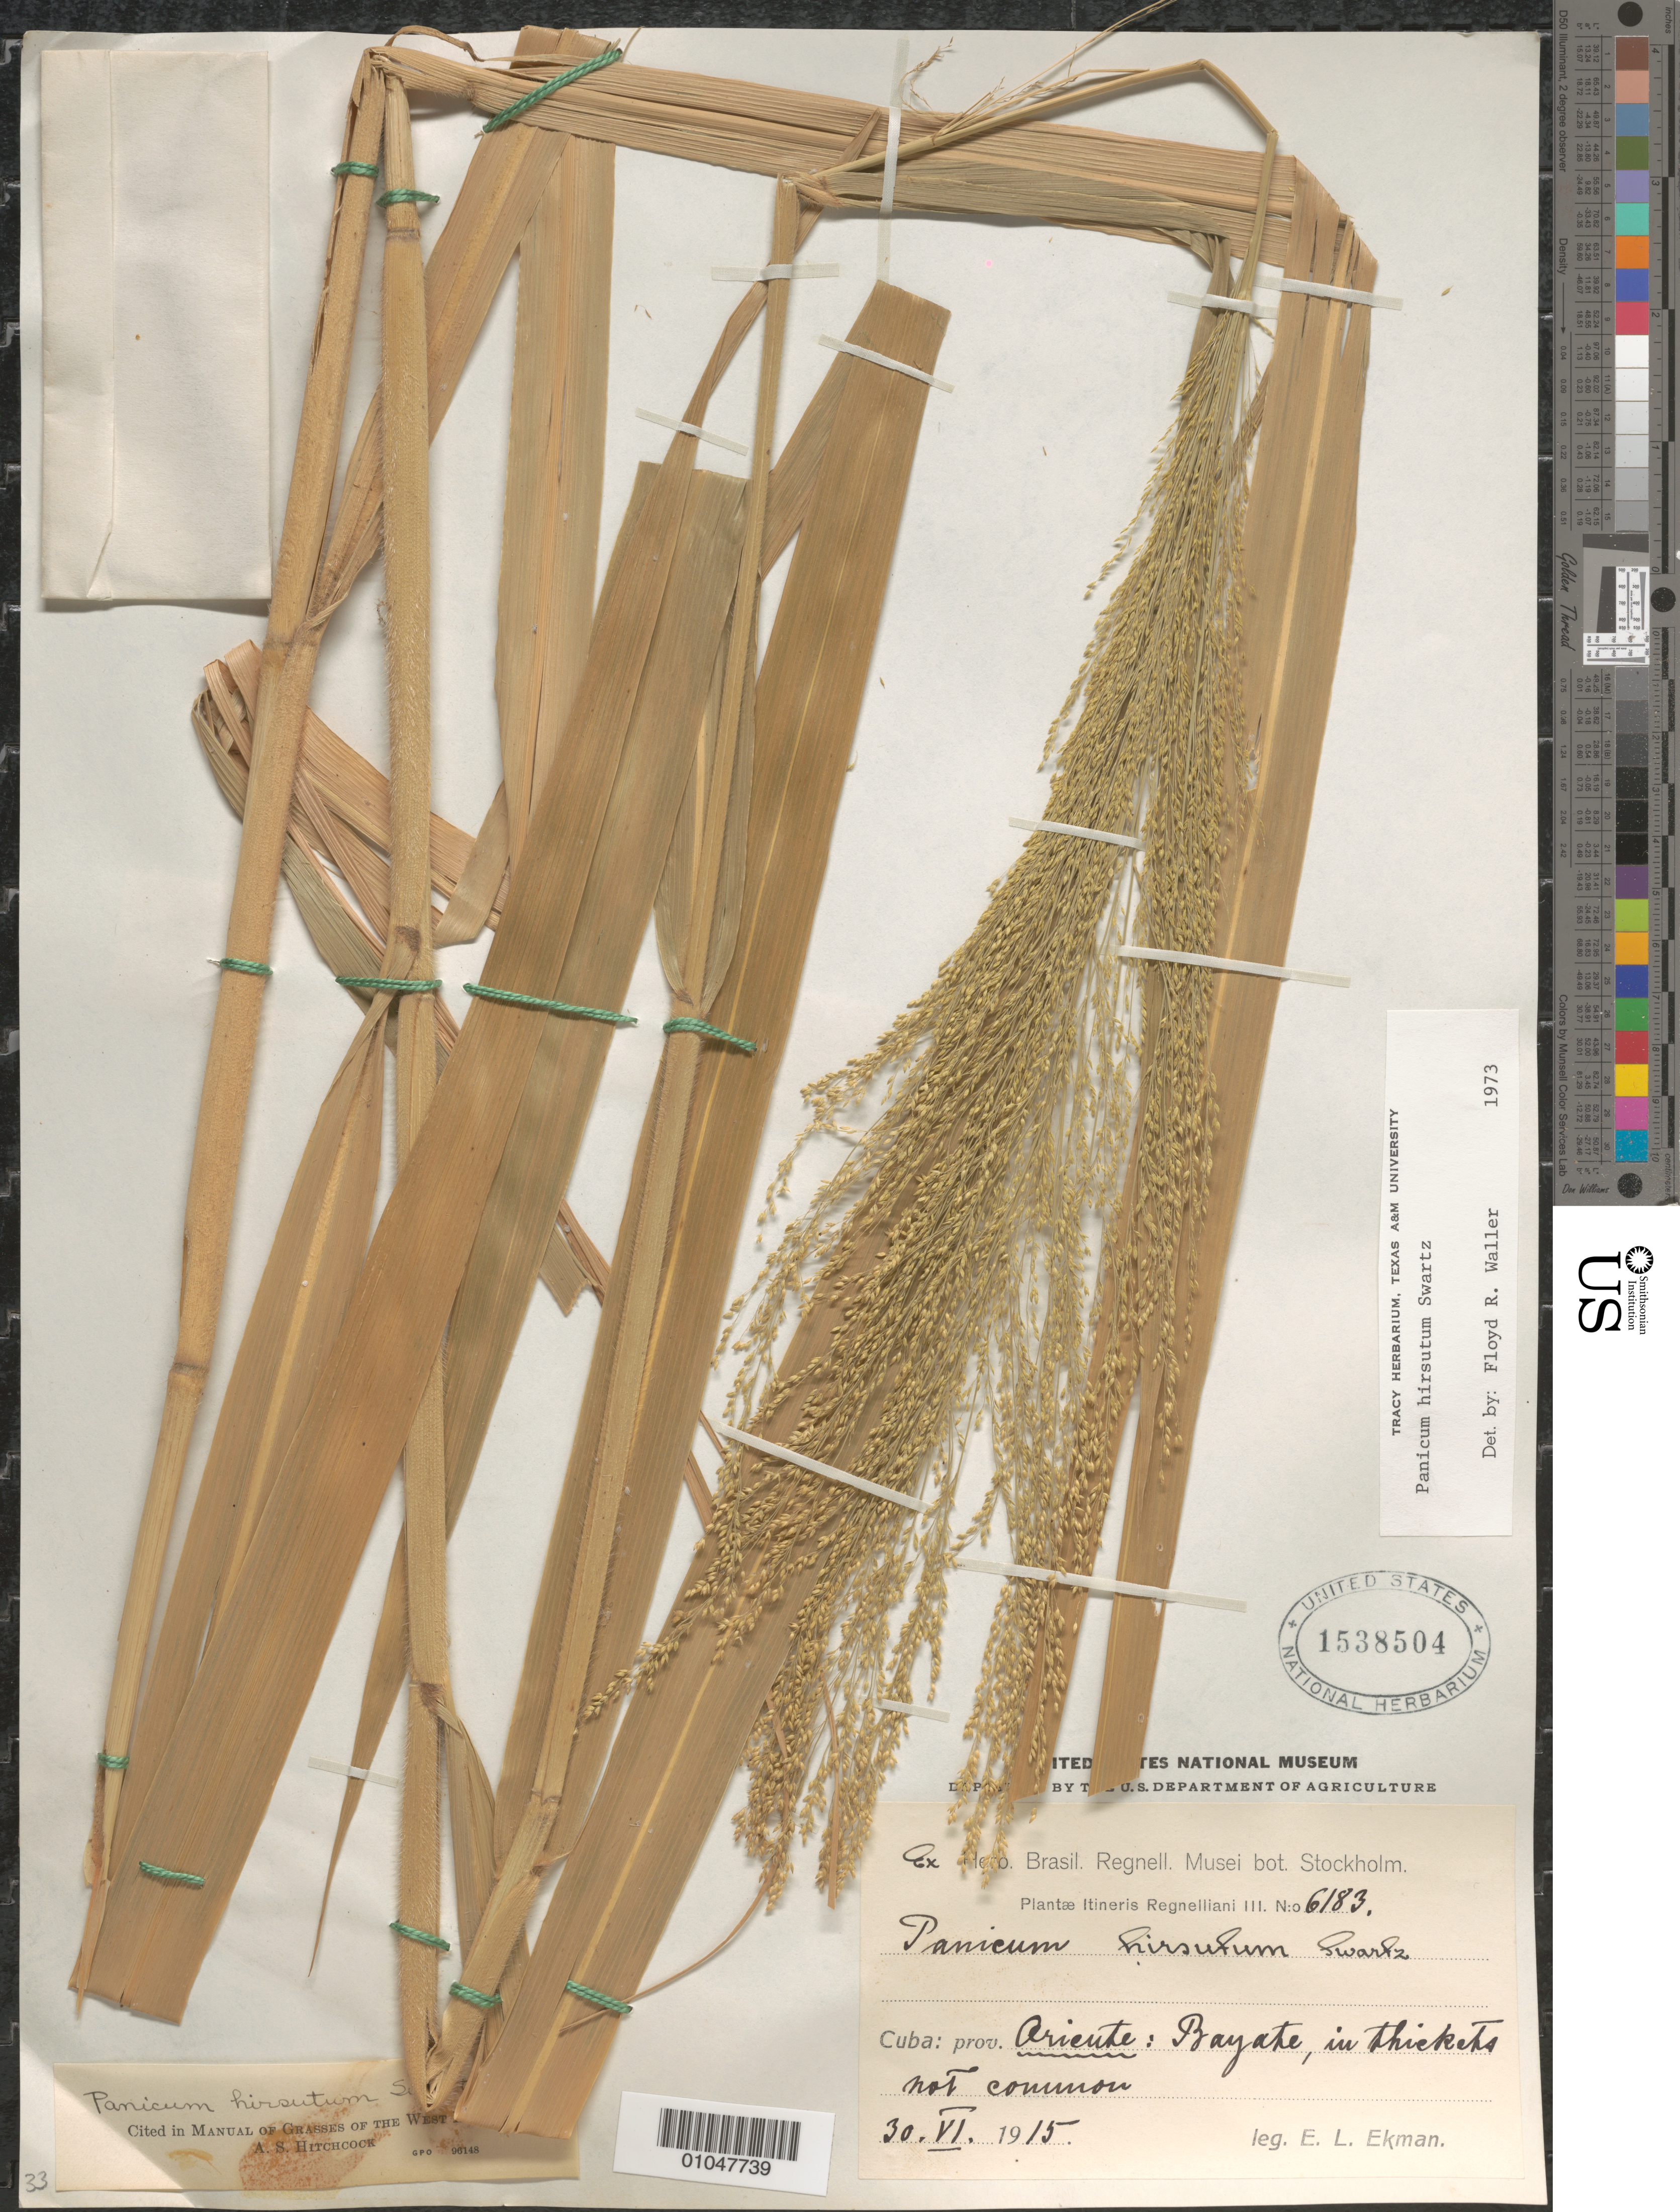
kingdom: Plantae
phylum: Tracheophyta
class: Liliopsida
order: Poales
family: Poaceae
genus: Panicum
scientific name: Panicum hirsutum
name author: Sw.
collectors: E. L. Ekman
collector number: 6183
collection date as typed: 30 Jun 1915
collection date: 1915-06-30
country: Cuba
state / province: Oriente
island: Cuba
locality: Bayate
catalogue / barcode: US 1538504